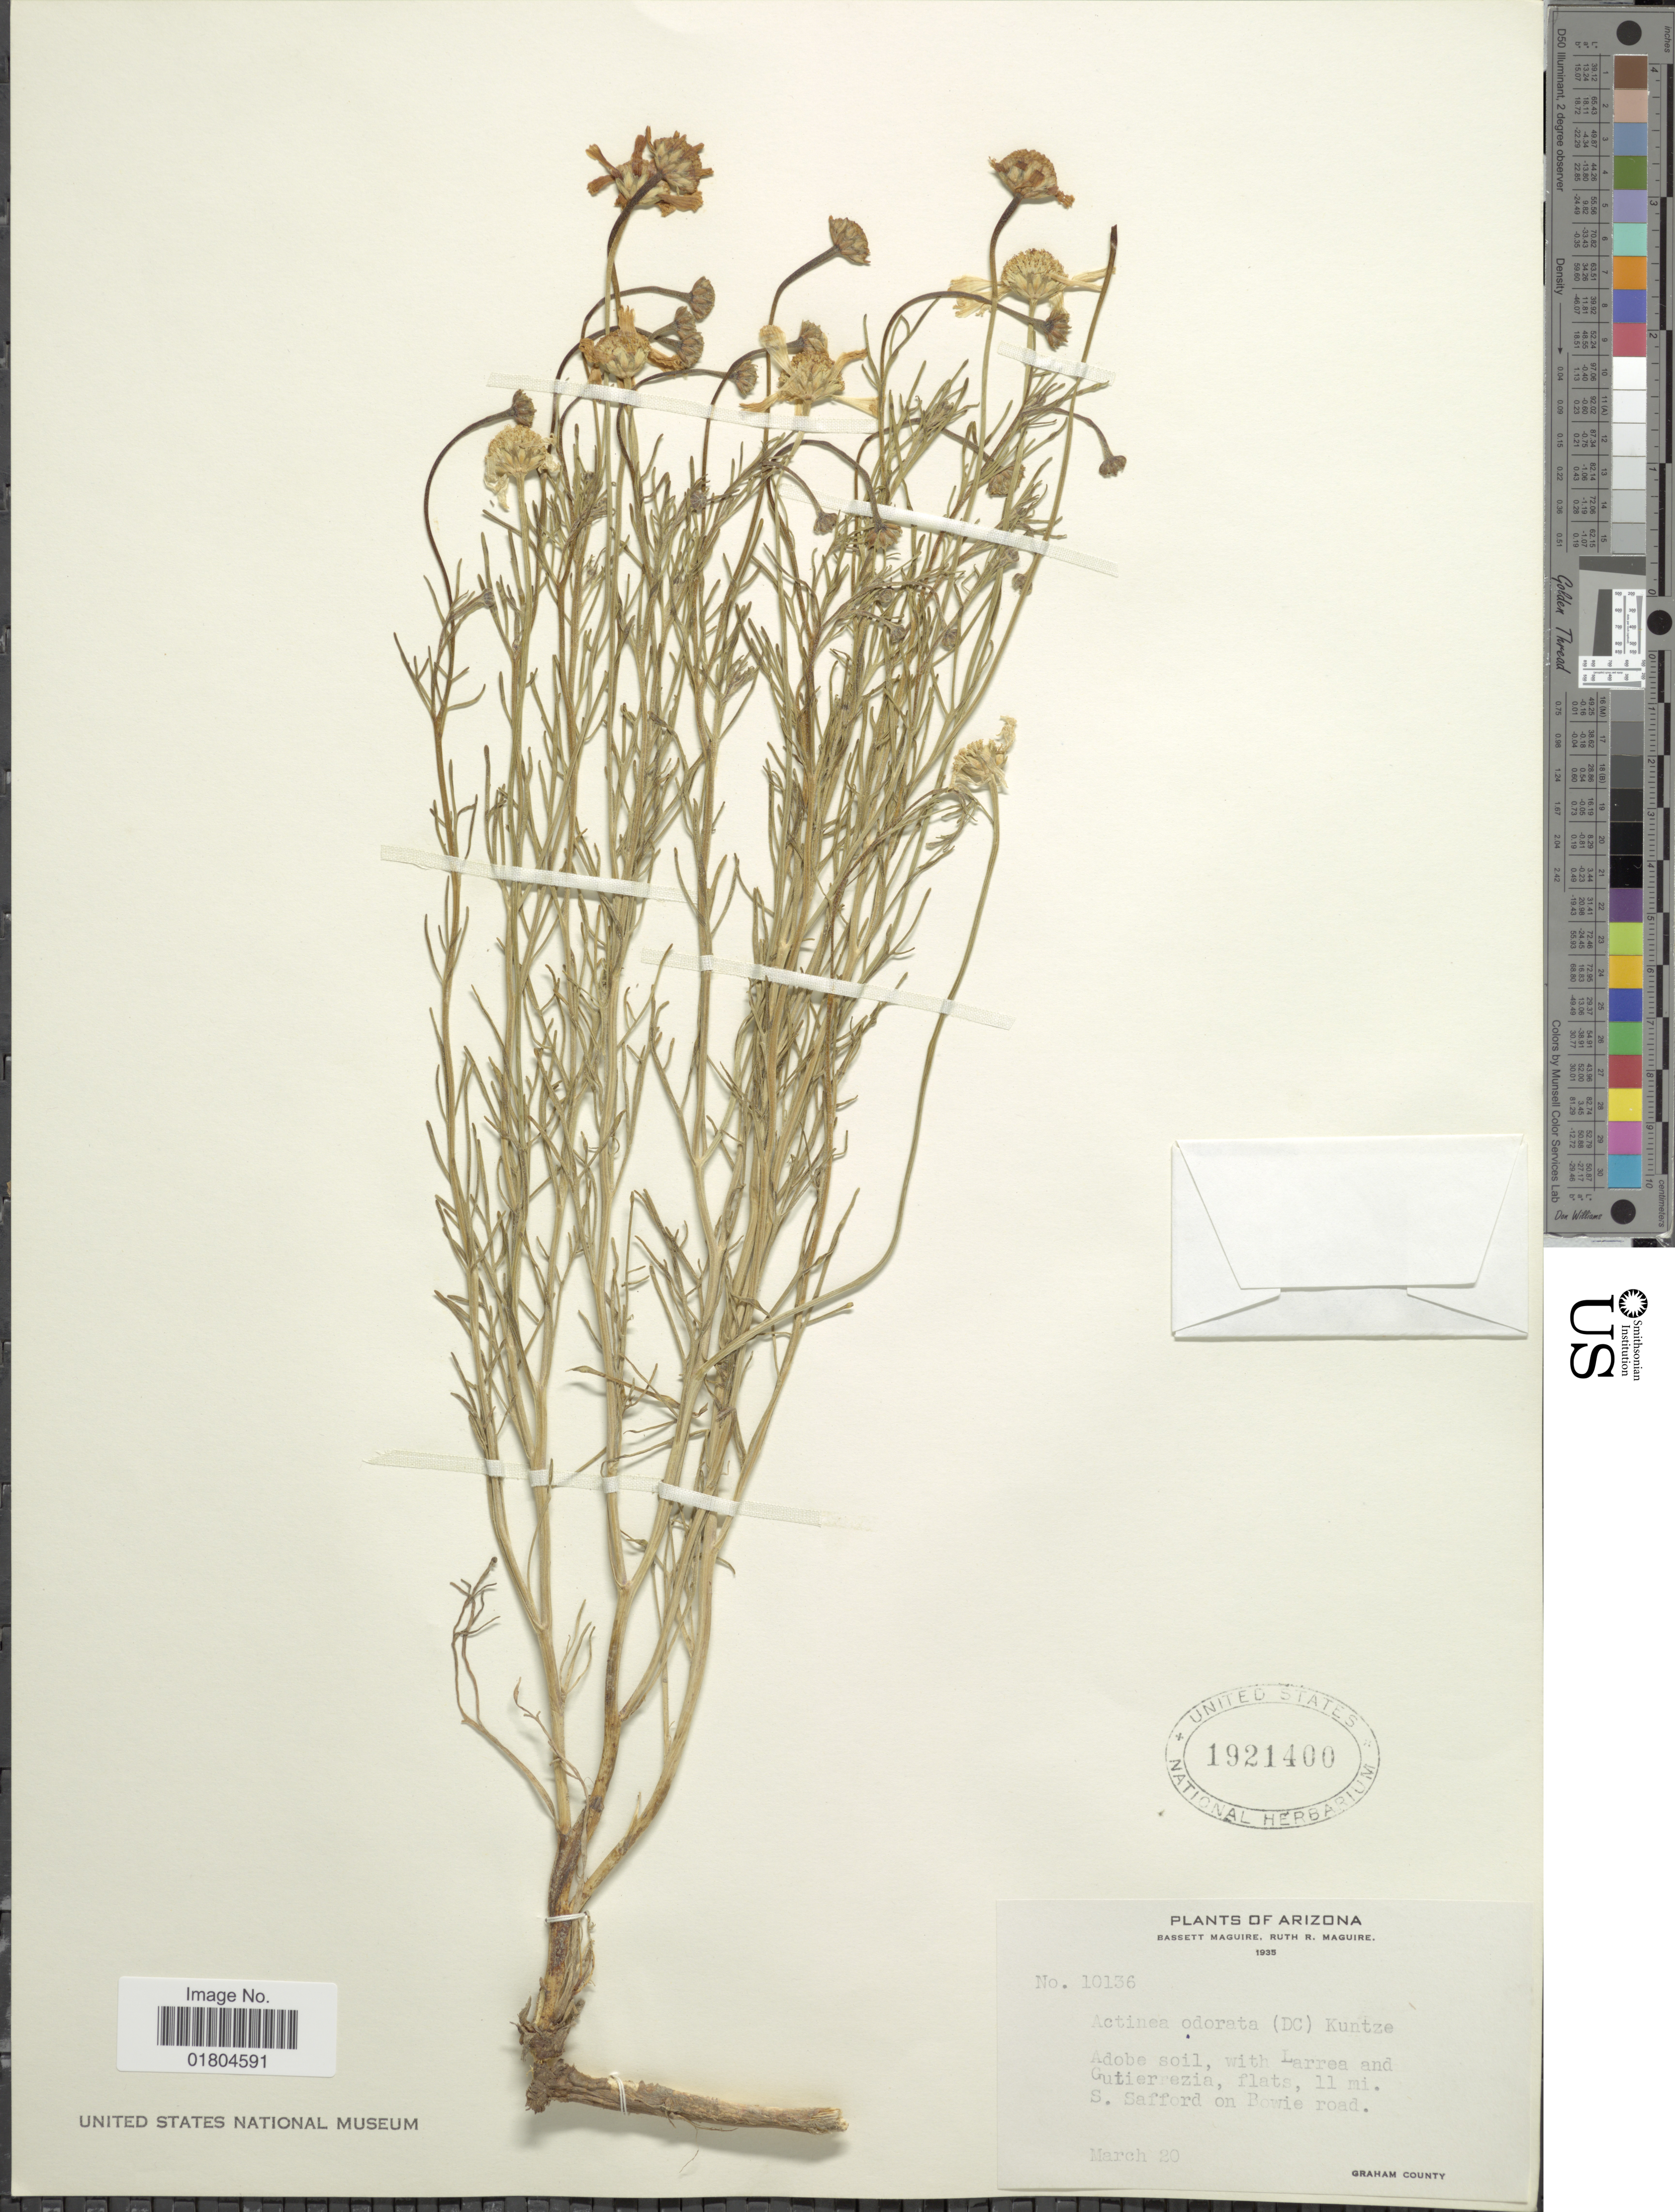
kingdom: Plantae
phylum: Tracheophyta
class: Magnoliopsida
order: Asterales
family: Asteraceae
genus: Hymenoxys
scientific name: Hymenoxys odorata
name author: DC.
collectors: B. Maguire & R. R. Maguire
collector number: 10136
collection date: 1935-03-20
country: United States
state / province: Arizona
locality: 11 mi. S. Safford on Bowie Road. Graham County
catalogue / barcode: US 1921400